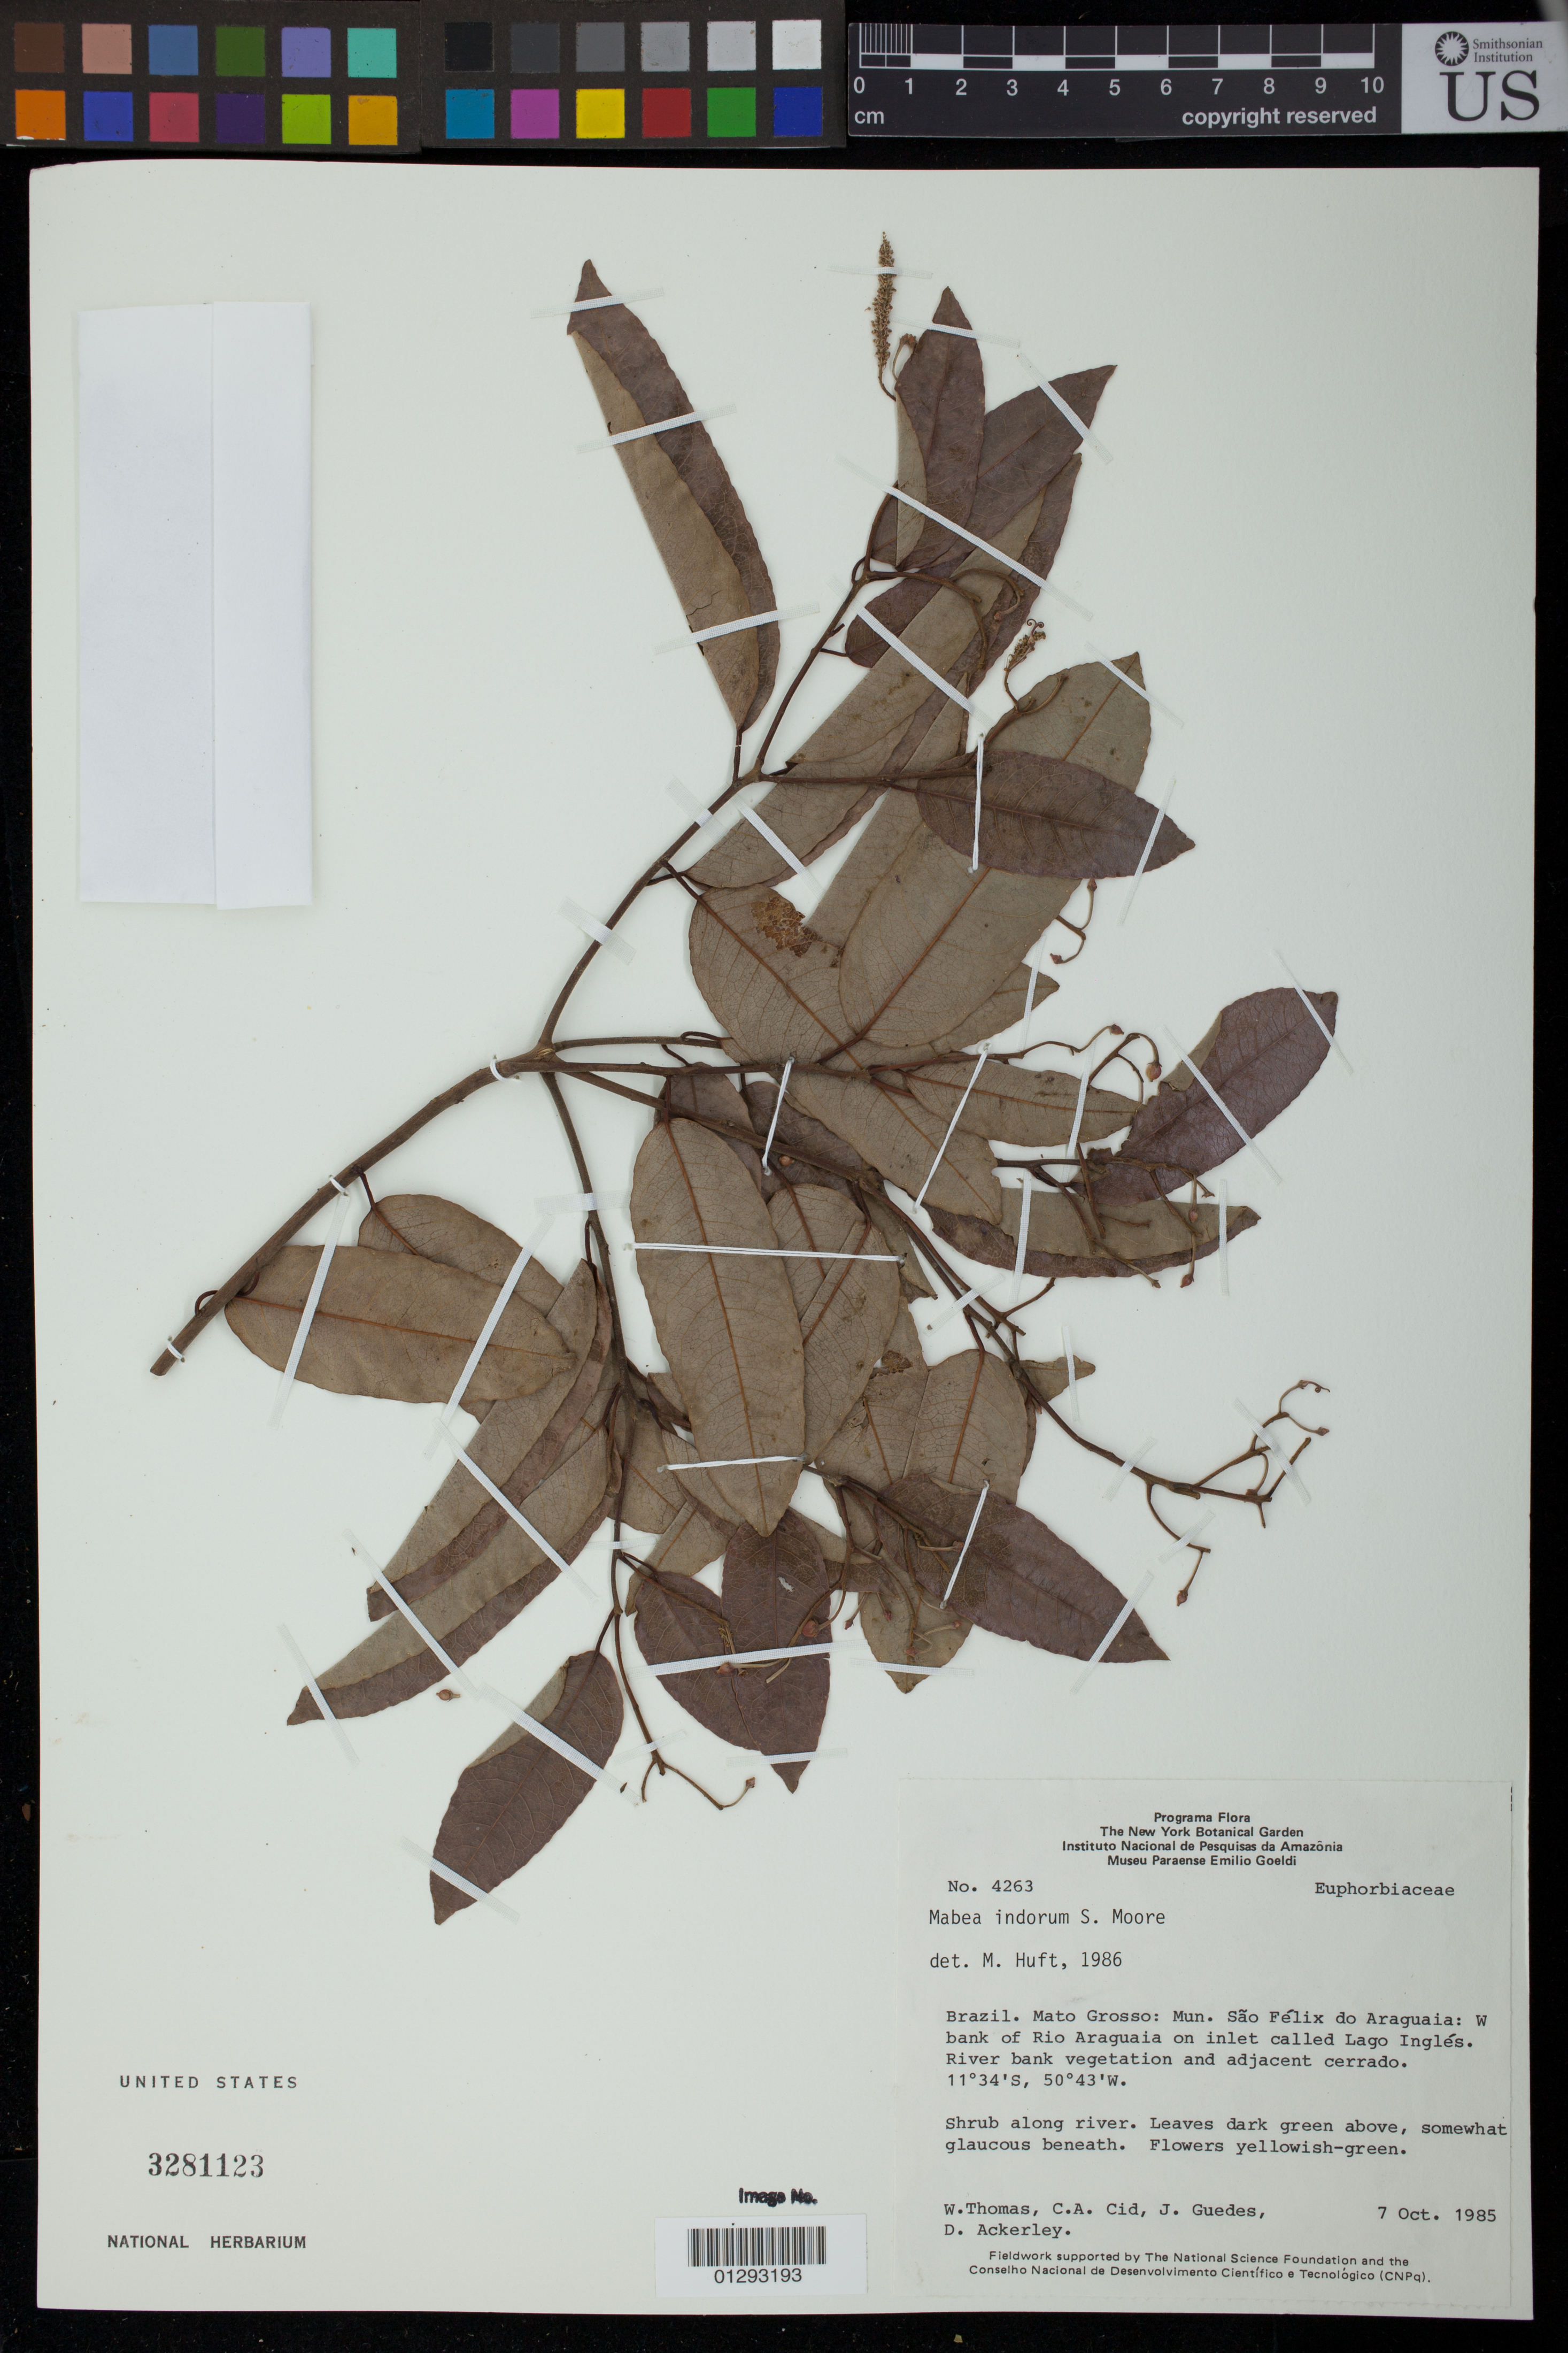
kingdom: Plantae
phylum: Tracheophyta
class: Magnoliopsida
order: Malpighiales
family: Euphorbiaceae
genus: Mabea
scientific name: Mabea indorum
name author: S. Moore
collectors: W. Thomas, C. A. Cid Ferreira, J. Guedes & D. Ackerley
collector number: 4263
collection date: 1985-10-07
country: Brazil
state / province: Mato Grosso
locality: Mun. Sao Felix do Araguaia: W bank of Rio Araguaia on inlet called Lago Ingles.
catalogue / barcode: US 3281123